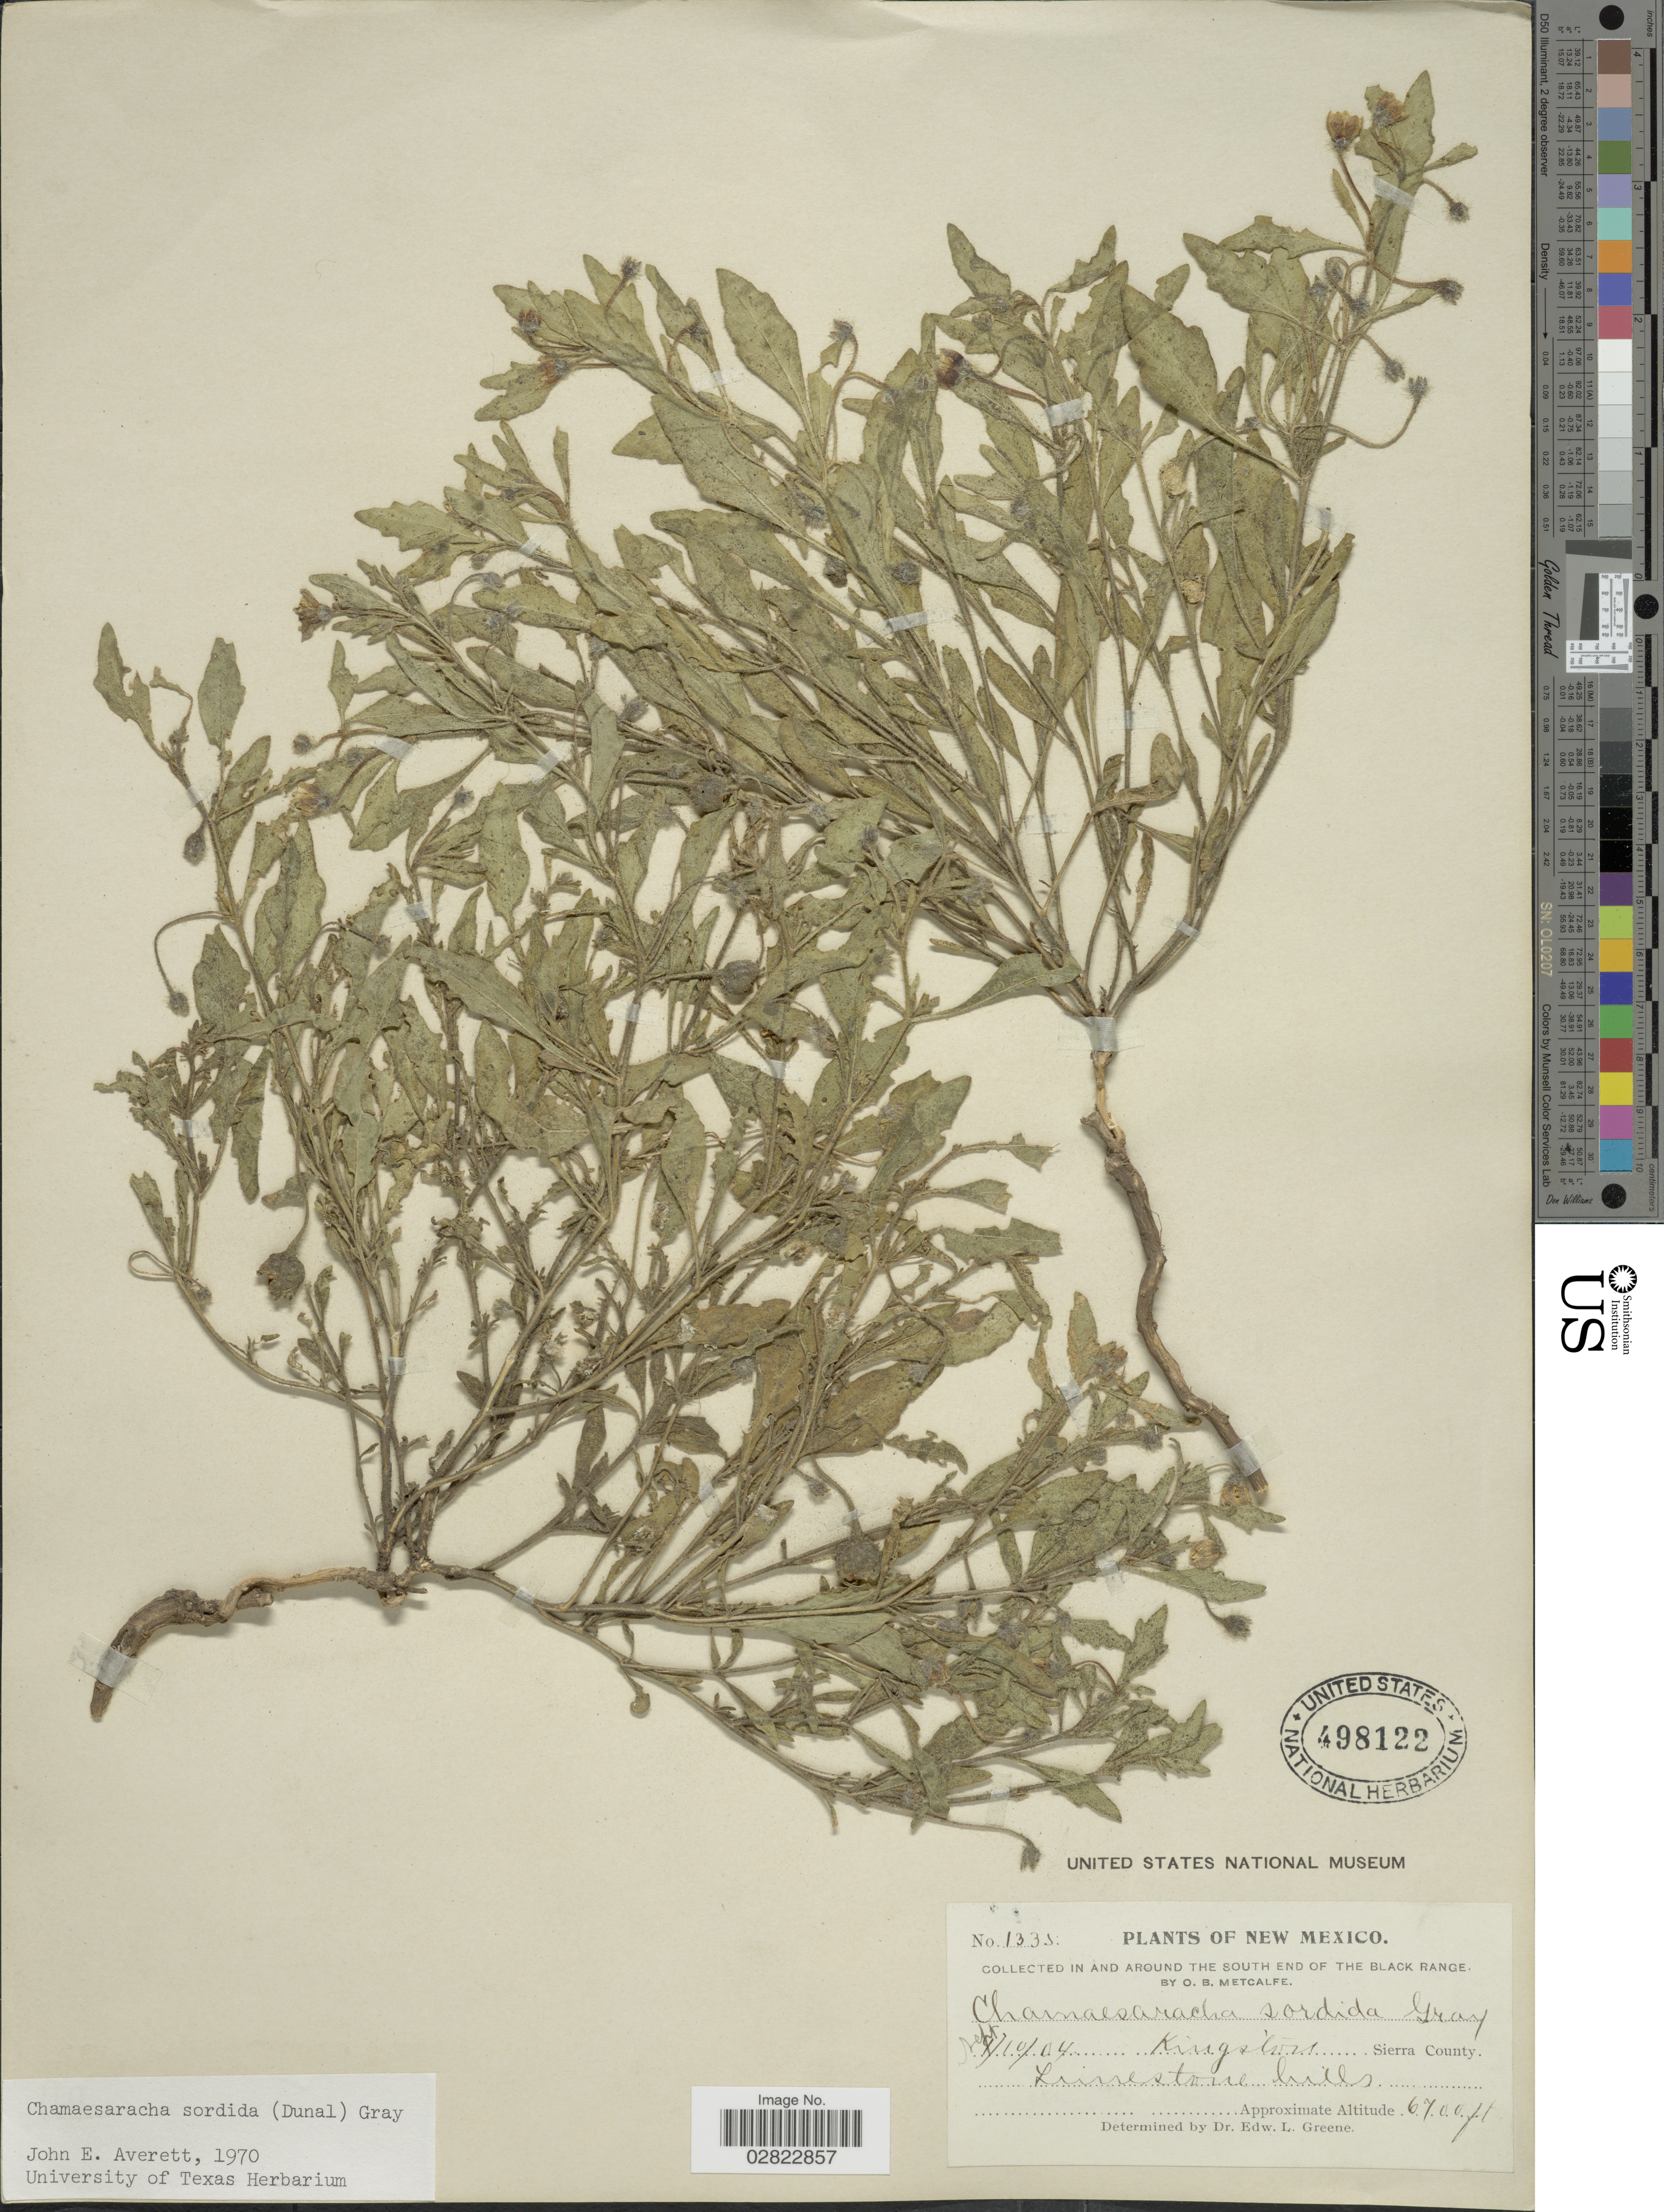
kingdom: Plantae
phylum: Tracheophyta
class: Magnoliopsida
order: Solanales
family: Solanaceae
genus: Chamaesaracha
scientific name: Chamaesaracha sordida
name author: (Dunal) S.F. Gray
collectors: O. B. Metcalfe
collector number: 1335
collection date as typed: Transcribed d/m/y: 10/9/04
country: United States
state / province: New Mexico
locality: In and around the South end of the Black Range, Kingston Sierra County, limestone hills.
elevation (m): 2042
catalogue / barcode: US 498122